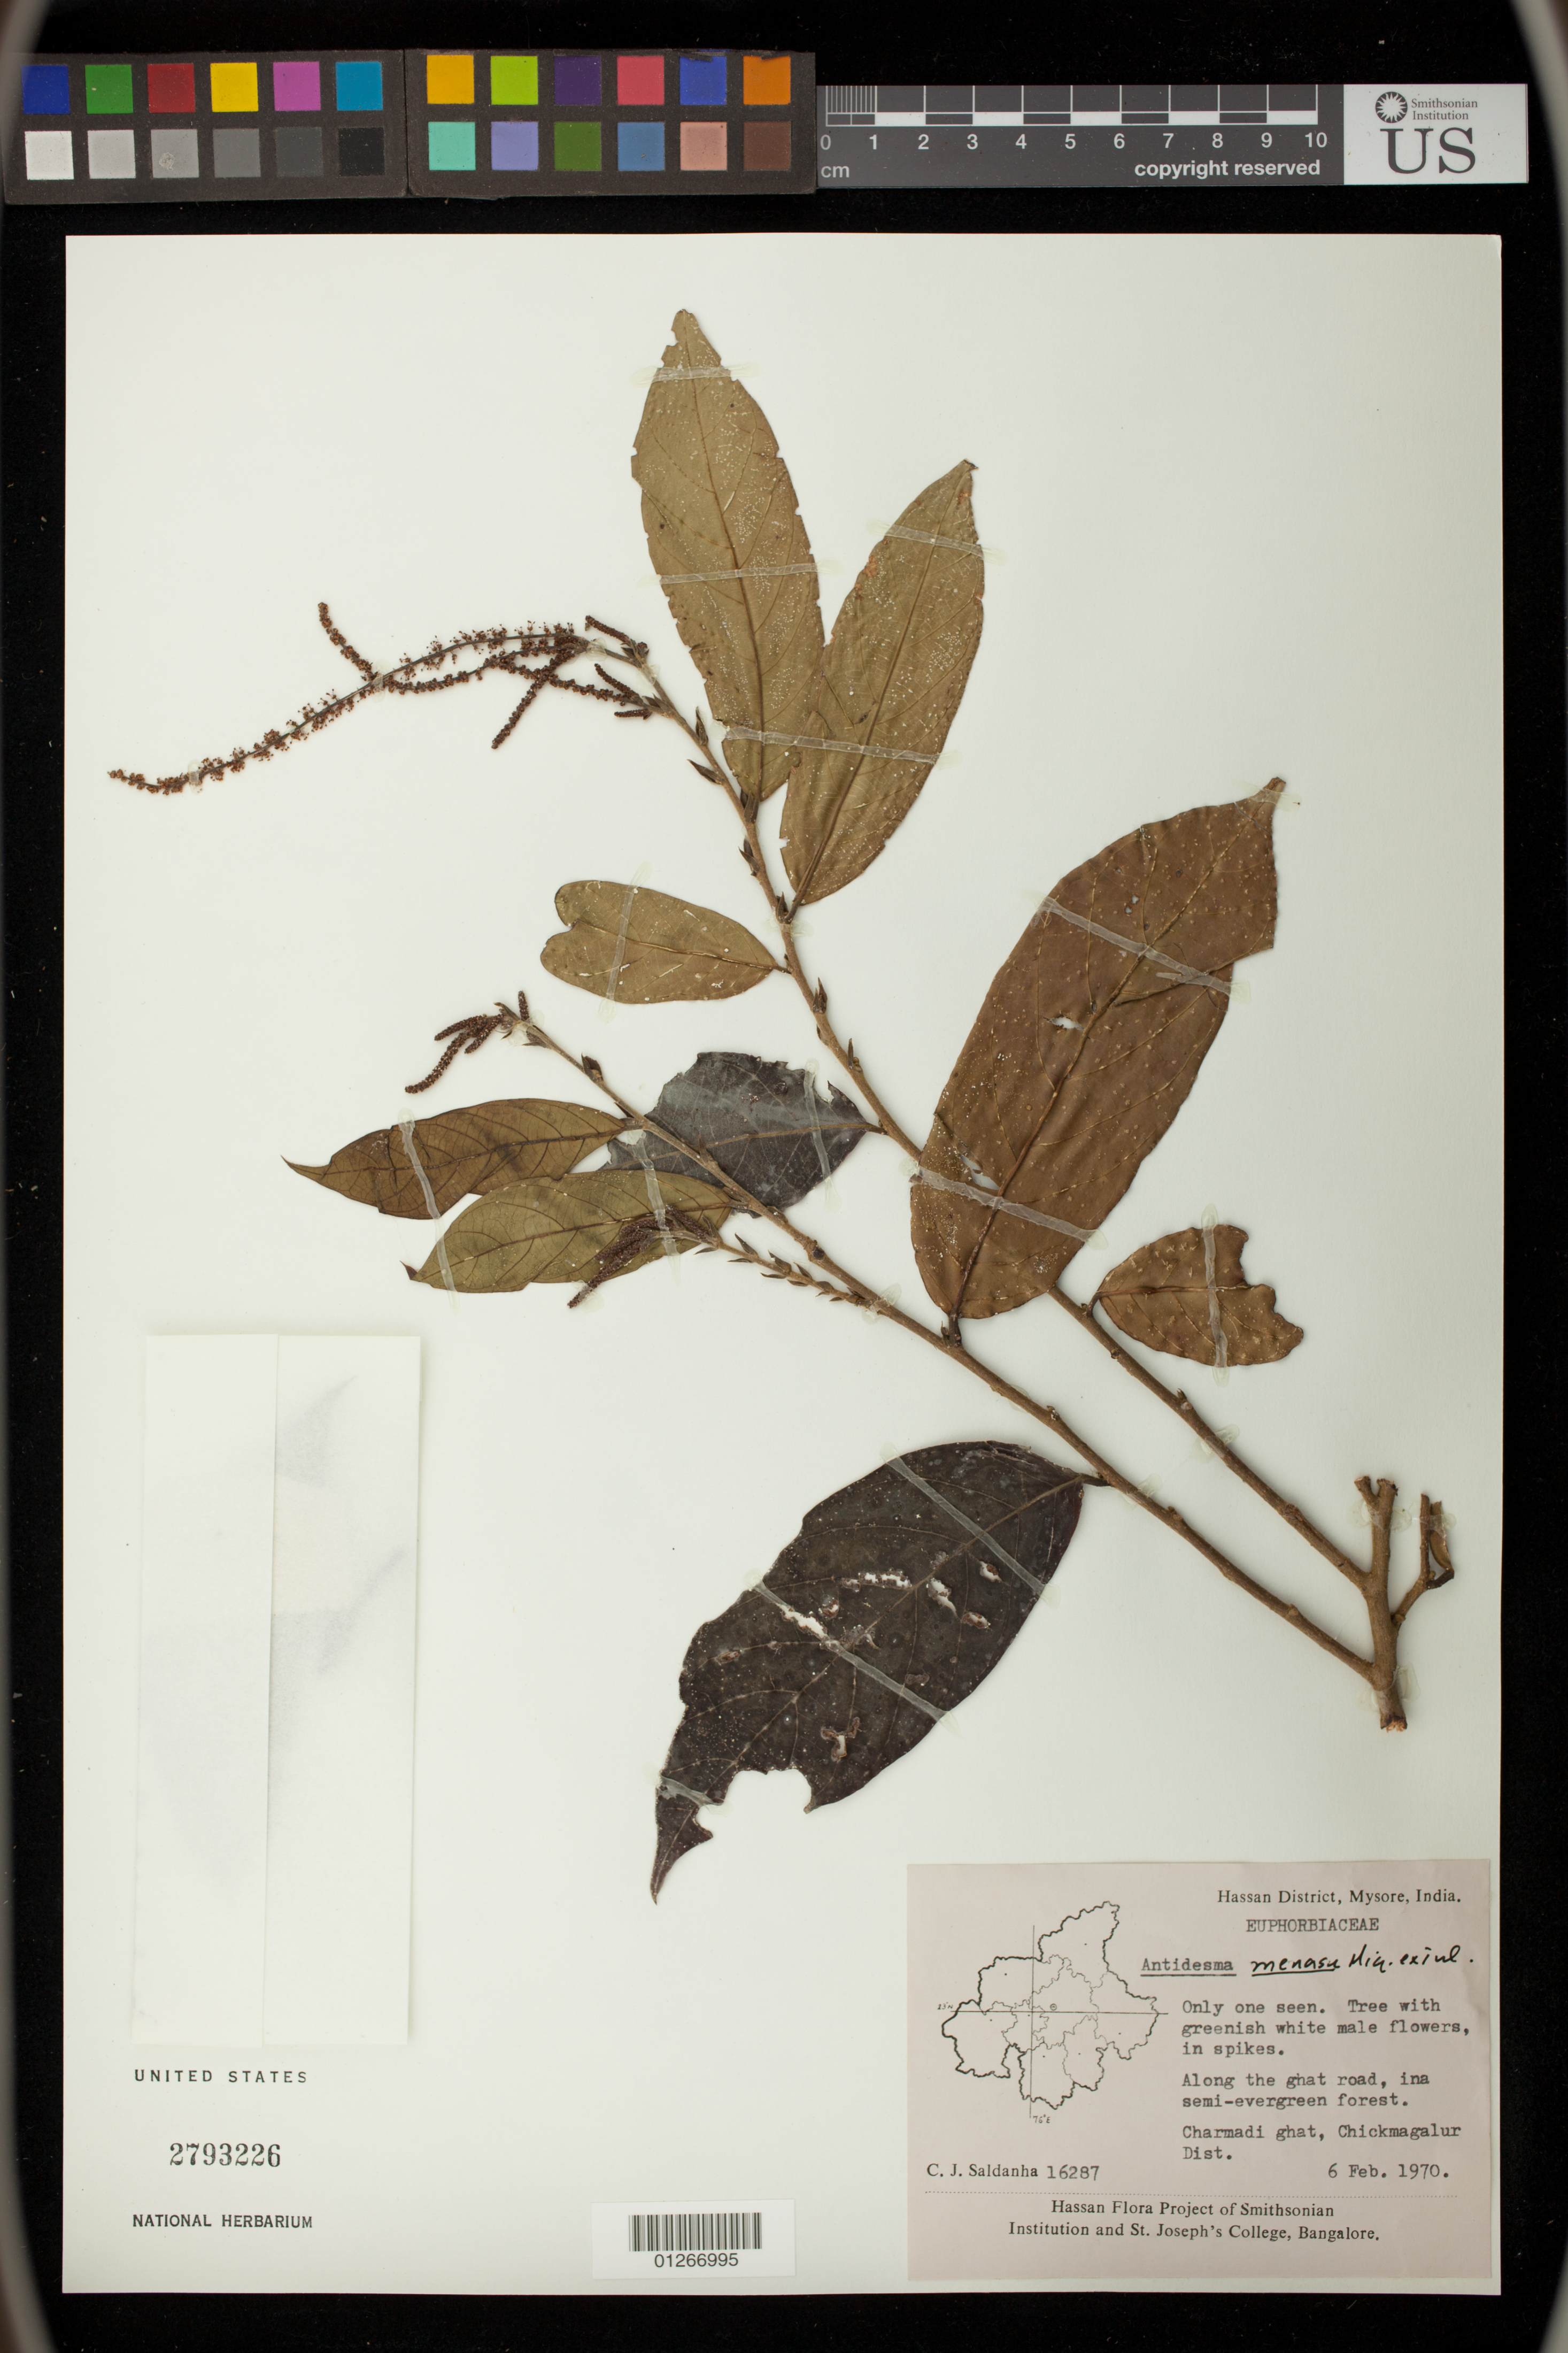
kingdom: Plantae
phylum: Tracheophyta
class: Magnoliopsida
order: Malpighiales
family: Phyllanthaceae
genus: Antidesma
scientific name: Antidesma menasu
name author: Miq. ex Tul.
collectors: C. J. Saldanha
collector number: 16287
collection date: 1970-02-06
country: India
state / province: Karnataka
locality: Hassan District, Mysore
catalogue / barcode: US 2793226